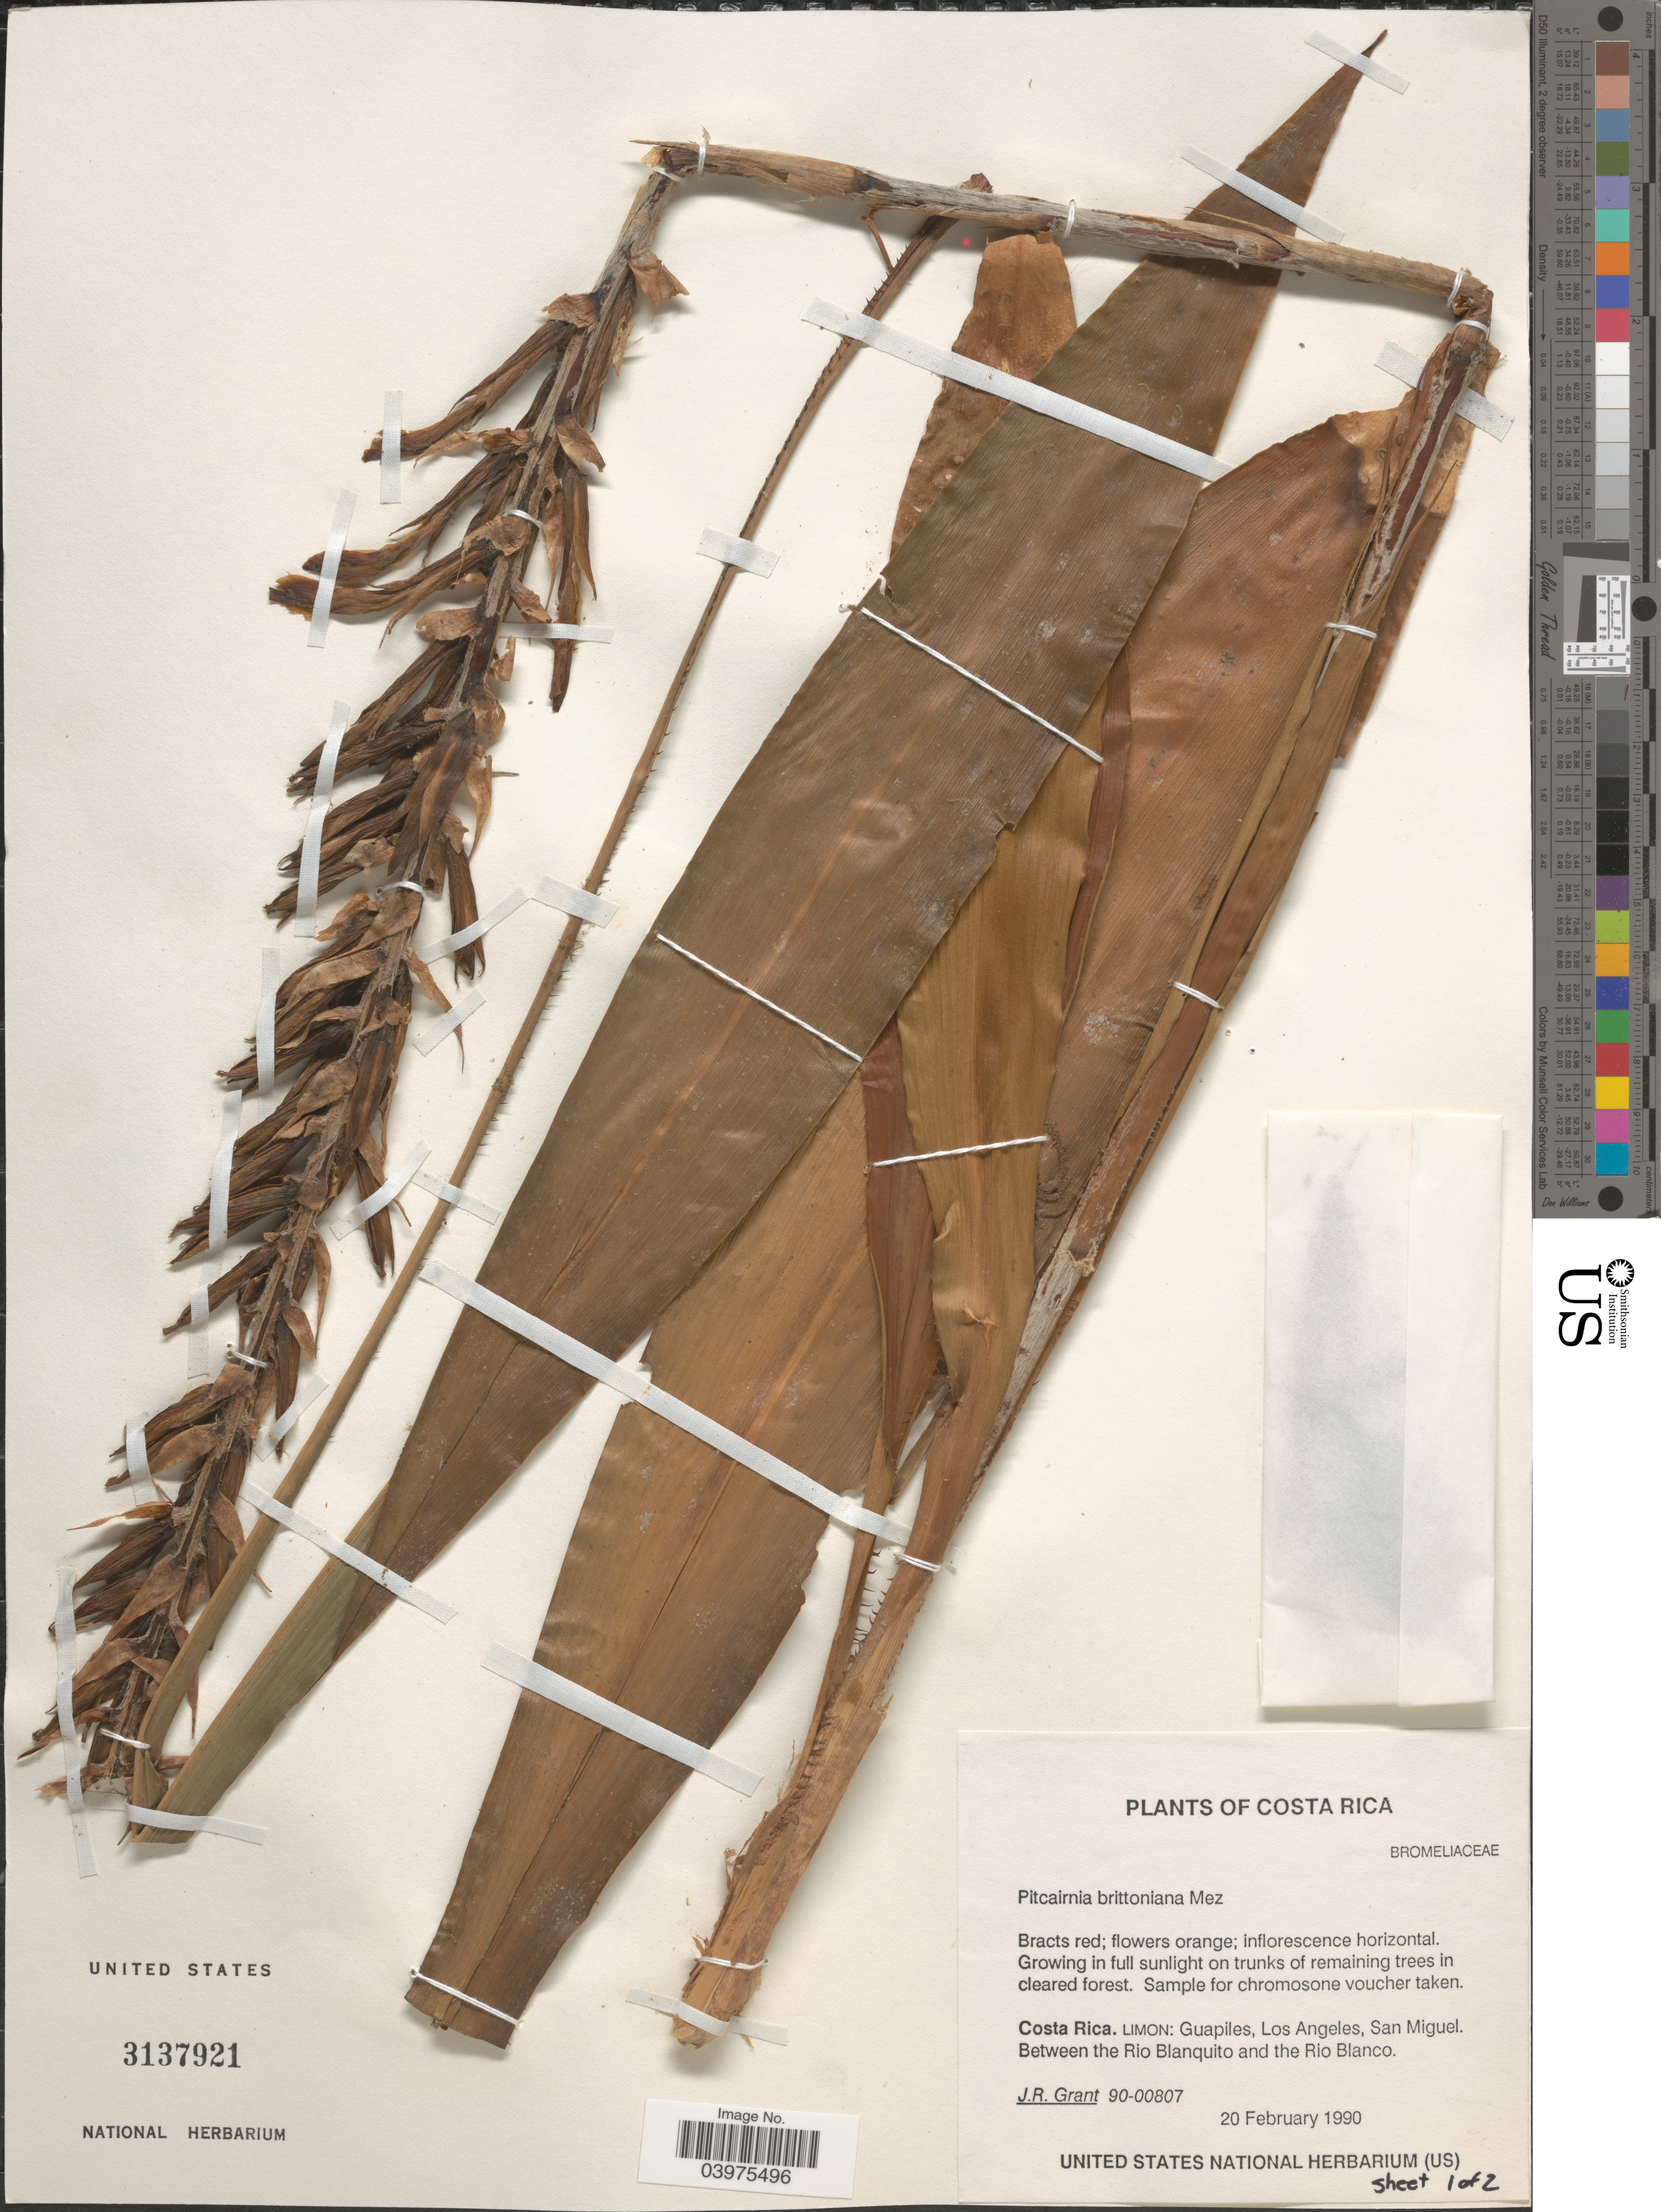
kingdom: Plantae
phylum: Tracheophyta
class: Liliopsida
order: Poales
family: Bromeliaceae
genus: Pitcairnia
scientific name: Pitcairnia brittoniana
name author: Mez in A. DC.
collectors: J. Grant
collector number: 90-00807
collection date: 1990-02-20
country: Costa Rica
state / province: Limón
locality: Guapiles, Los Angeles, San Miguel. Between the Rio Blanquito and the Rio Blanco.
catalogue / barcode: US 3137921